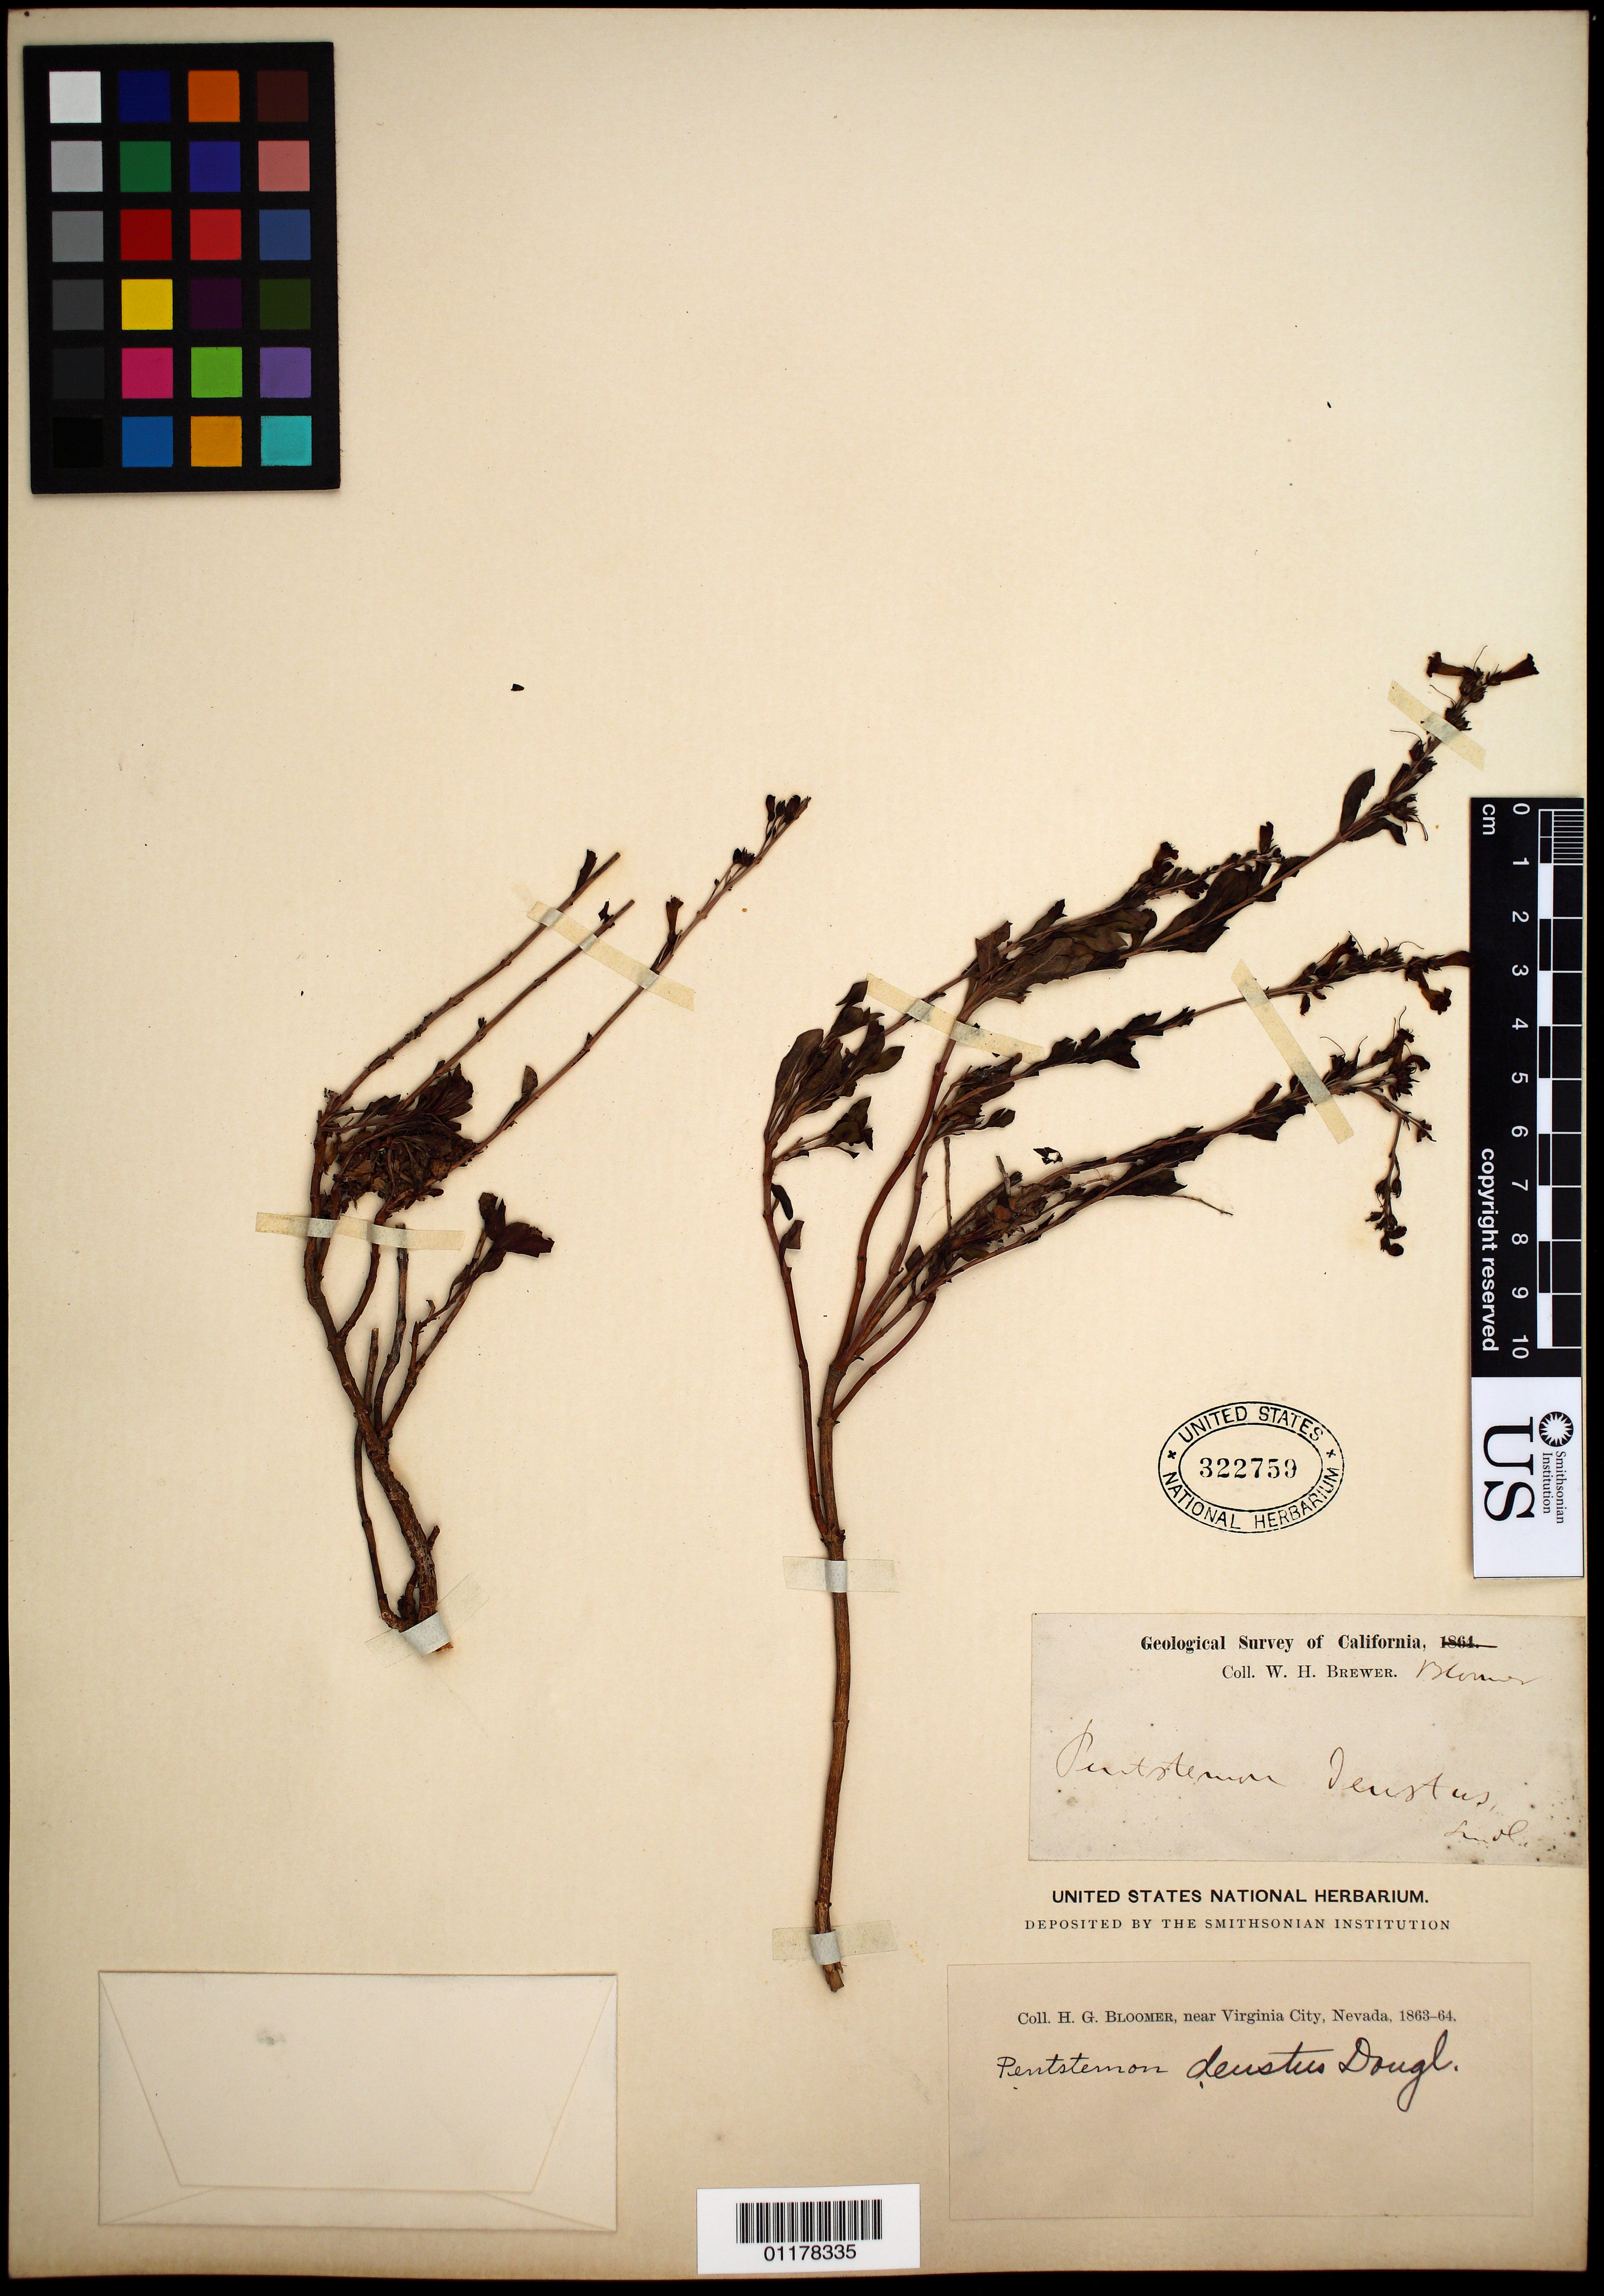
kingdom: Plantae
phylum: Tracheophyta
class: Magnoliopsida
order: Lamiales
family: Plantaginaceae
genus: Penstemon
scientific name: Penstemon deustus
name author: Douglas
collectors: W. H. Brewer & H. Bloomer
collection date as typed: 1864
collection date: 1864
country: United States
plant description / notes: There is a second label for Penstemon deustus collected by H. G. Bloomer, near Virginia City, Nevada, 1863-64.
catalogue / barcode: US 322759